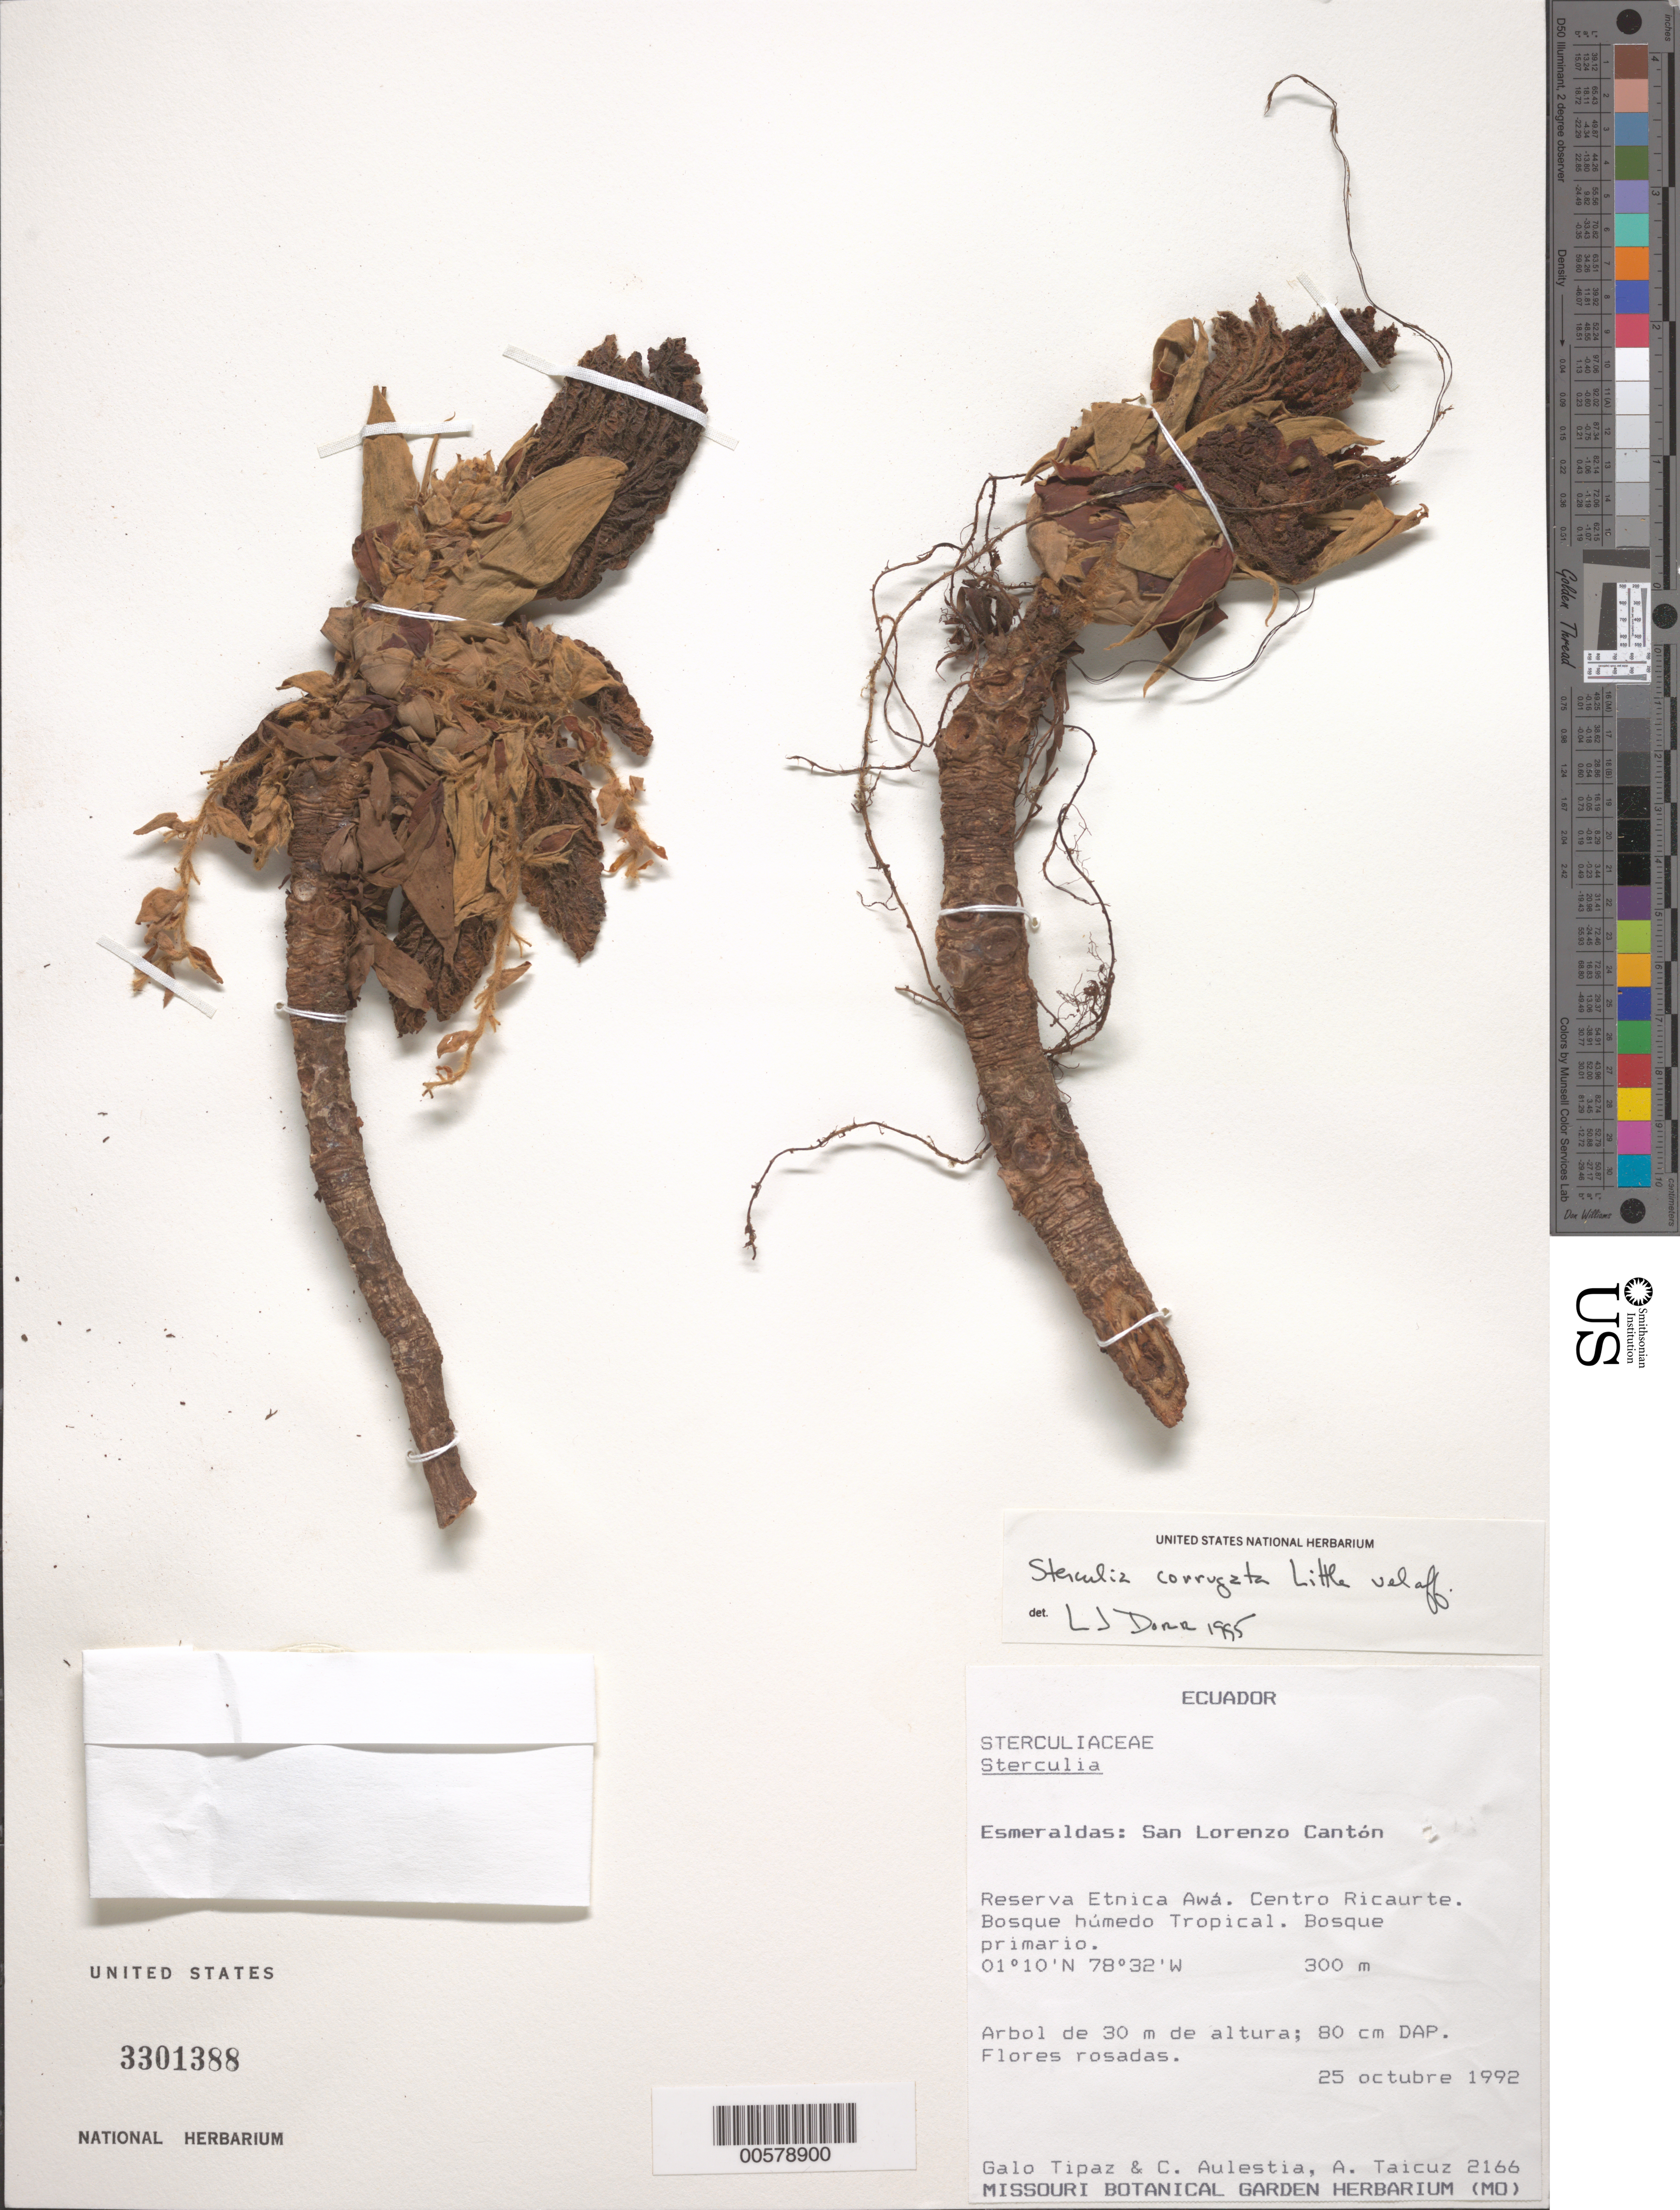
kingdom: Plantae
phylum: Tracheophyta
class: Magnoliopsida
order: Malvales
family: Malvaceae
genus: Sterculia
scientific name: Sterculia corrugata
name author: Little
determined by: Dorr, L. J., (BOT), Smithsonian Institution - National Museum of Natural History (UNITED STATES)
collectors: G. Tipaz, C. Aulestia & A. Taicuz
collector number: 2166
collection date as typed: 25 Oct 1992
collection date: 1992-10-25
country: Ecuador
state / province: Esmeraldas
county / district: San Lorenzo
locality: Reserva Etnica Awá. Centro Ricaurte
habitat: Bosque húmedo Tropical. Bosque primario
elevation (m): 300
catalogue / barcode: US 3301388